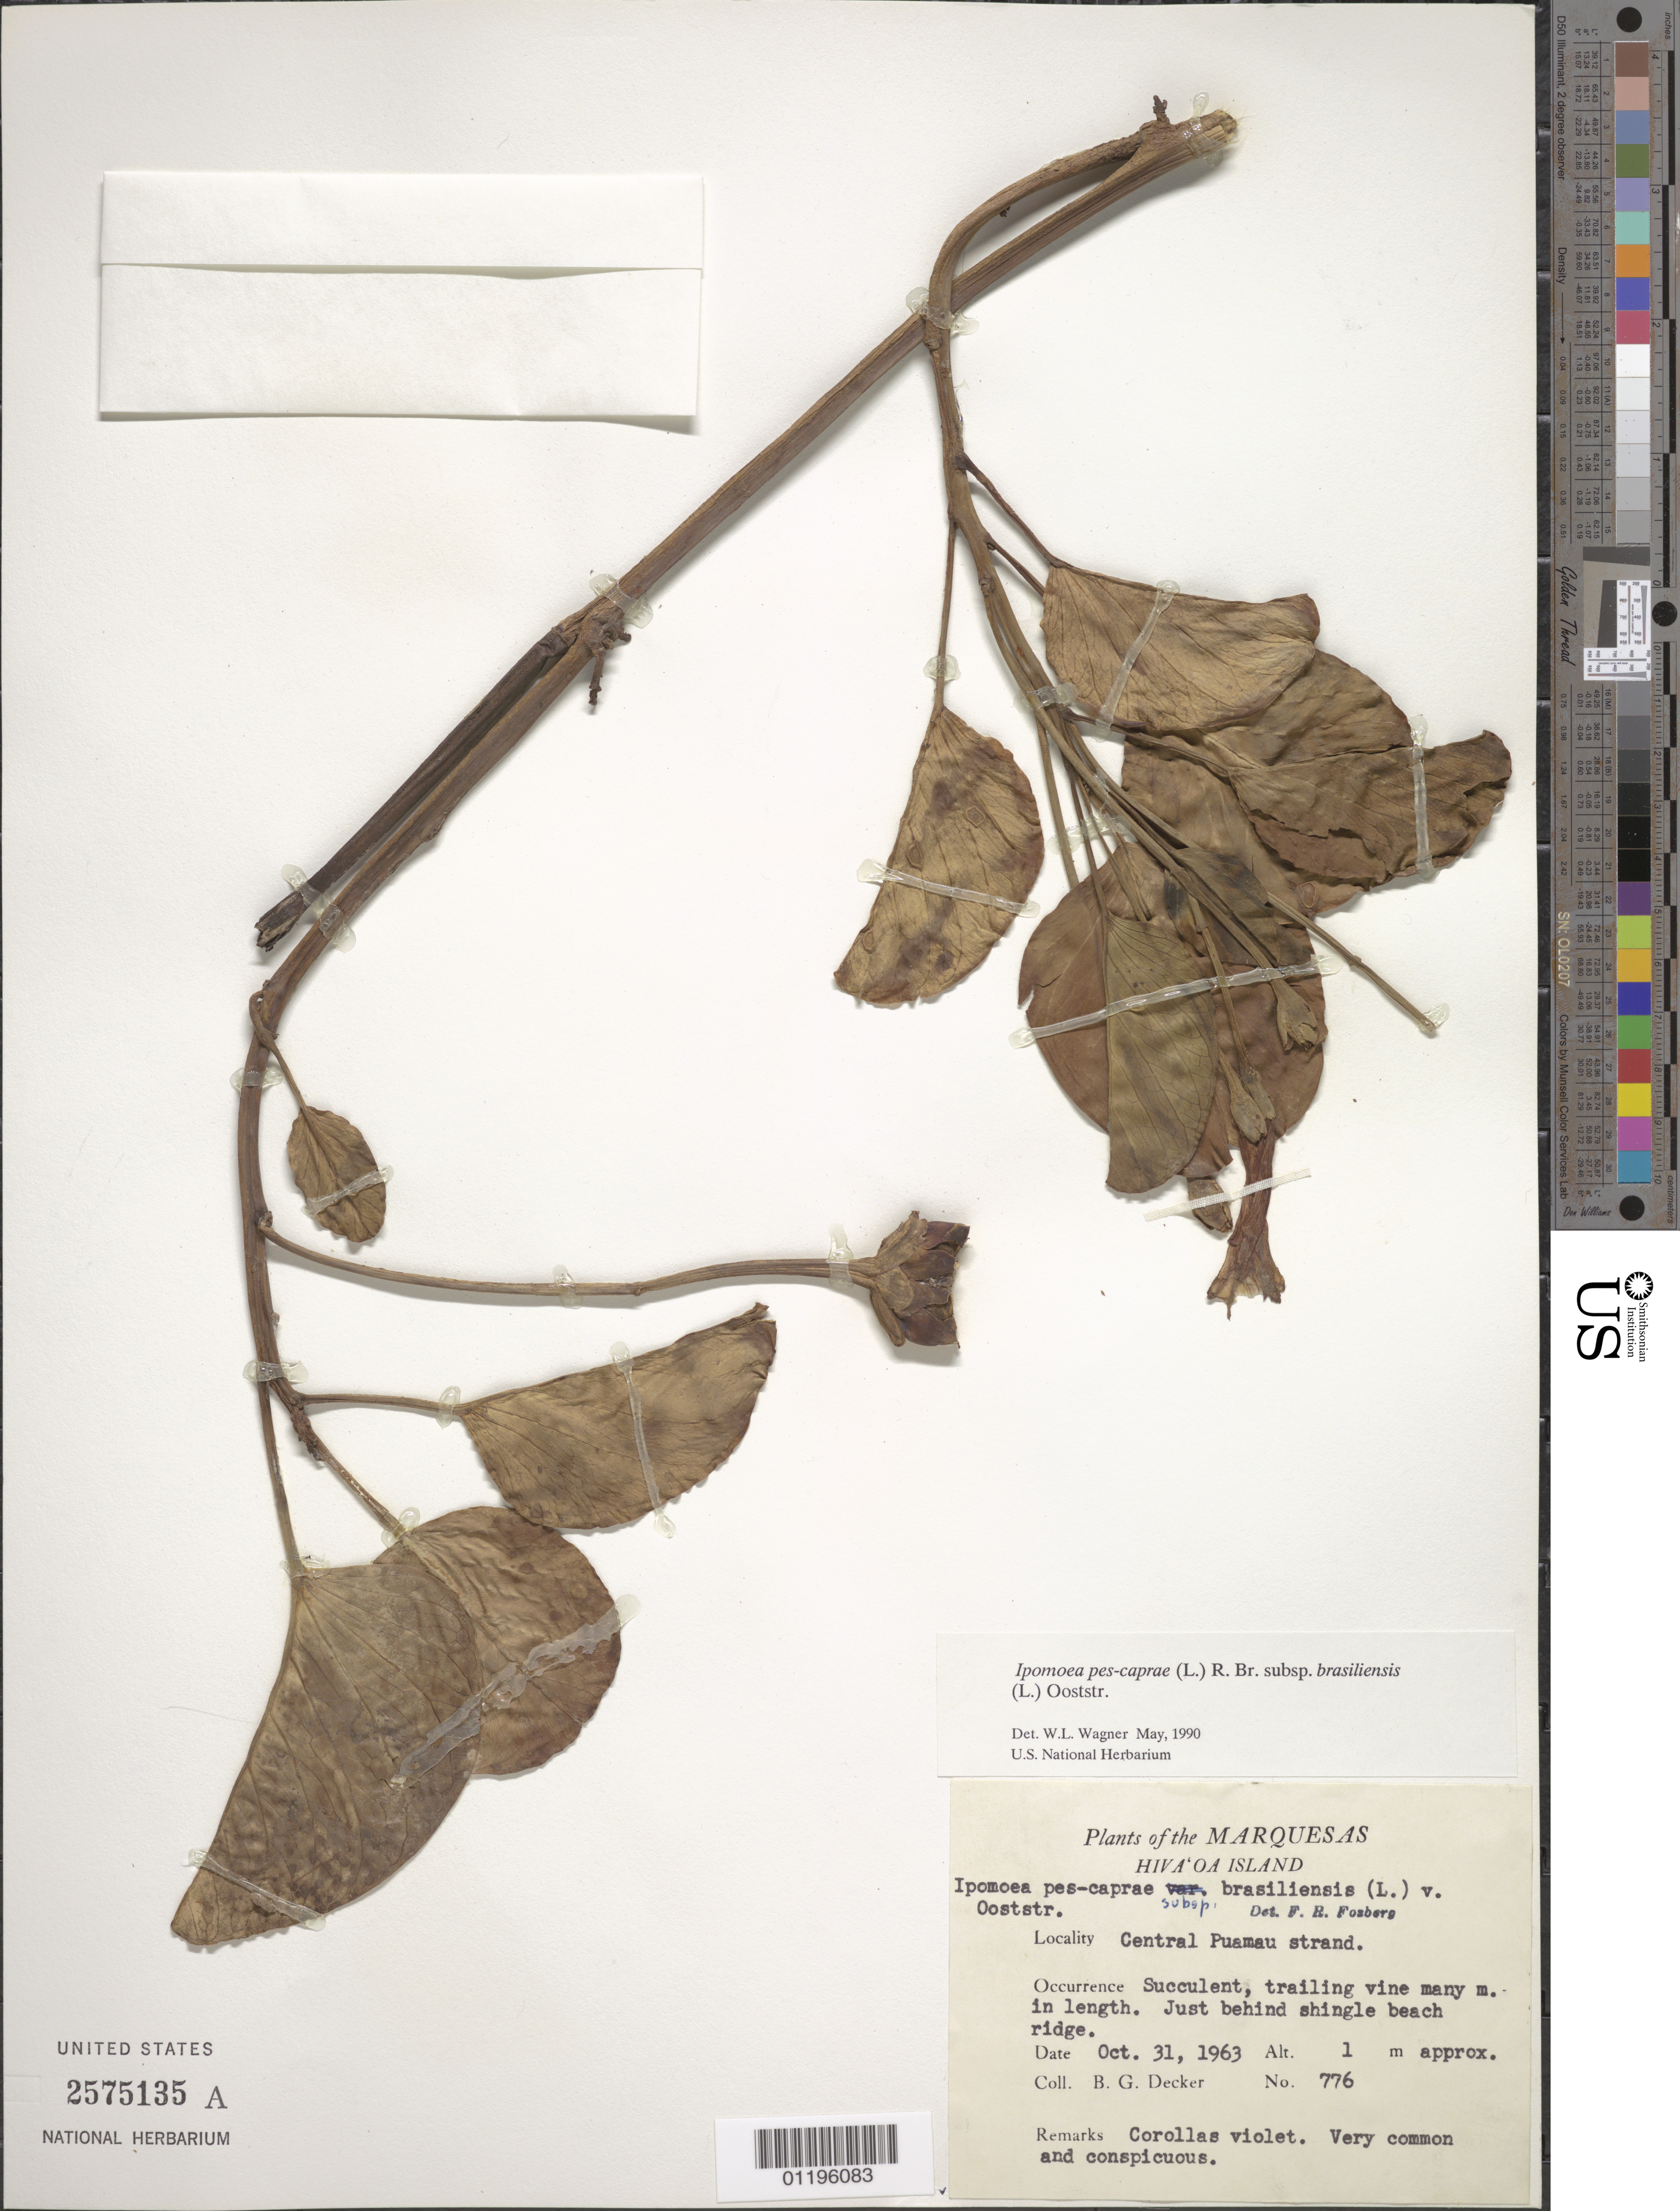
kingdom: Plantae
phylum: Tracheophyta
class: Magnoliopsida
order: Solanales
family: Convolvulaceae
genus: Ipomoea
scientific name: Ipomoea pes-caprae subsp. brasiliensis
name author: (L.) Ooststr.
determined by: Wagner, W. L., (BOT), Smithsonian Institution - National Museum of Natural History (UNITED STATES)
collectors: B. G. Decker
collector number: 776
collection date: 1963-10-31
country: French Polynesia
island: Hiva Oa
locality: central Puamau strand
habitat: Just behind shingle beach ridge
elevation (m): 1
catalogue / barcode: US 2575135A